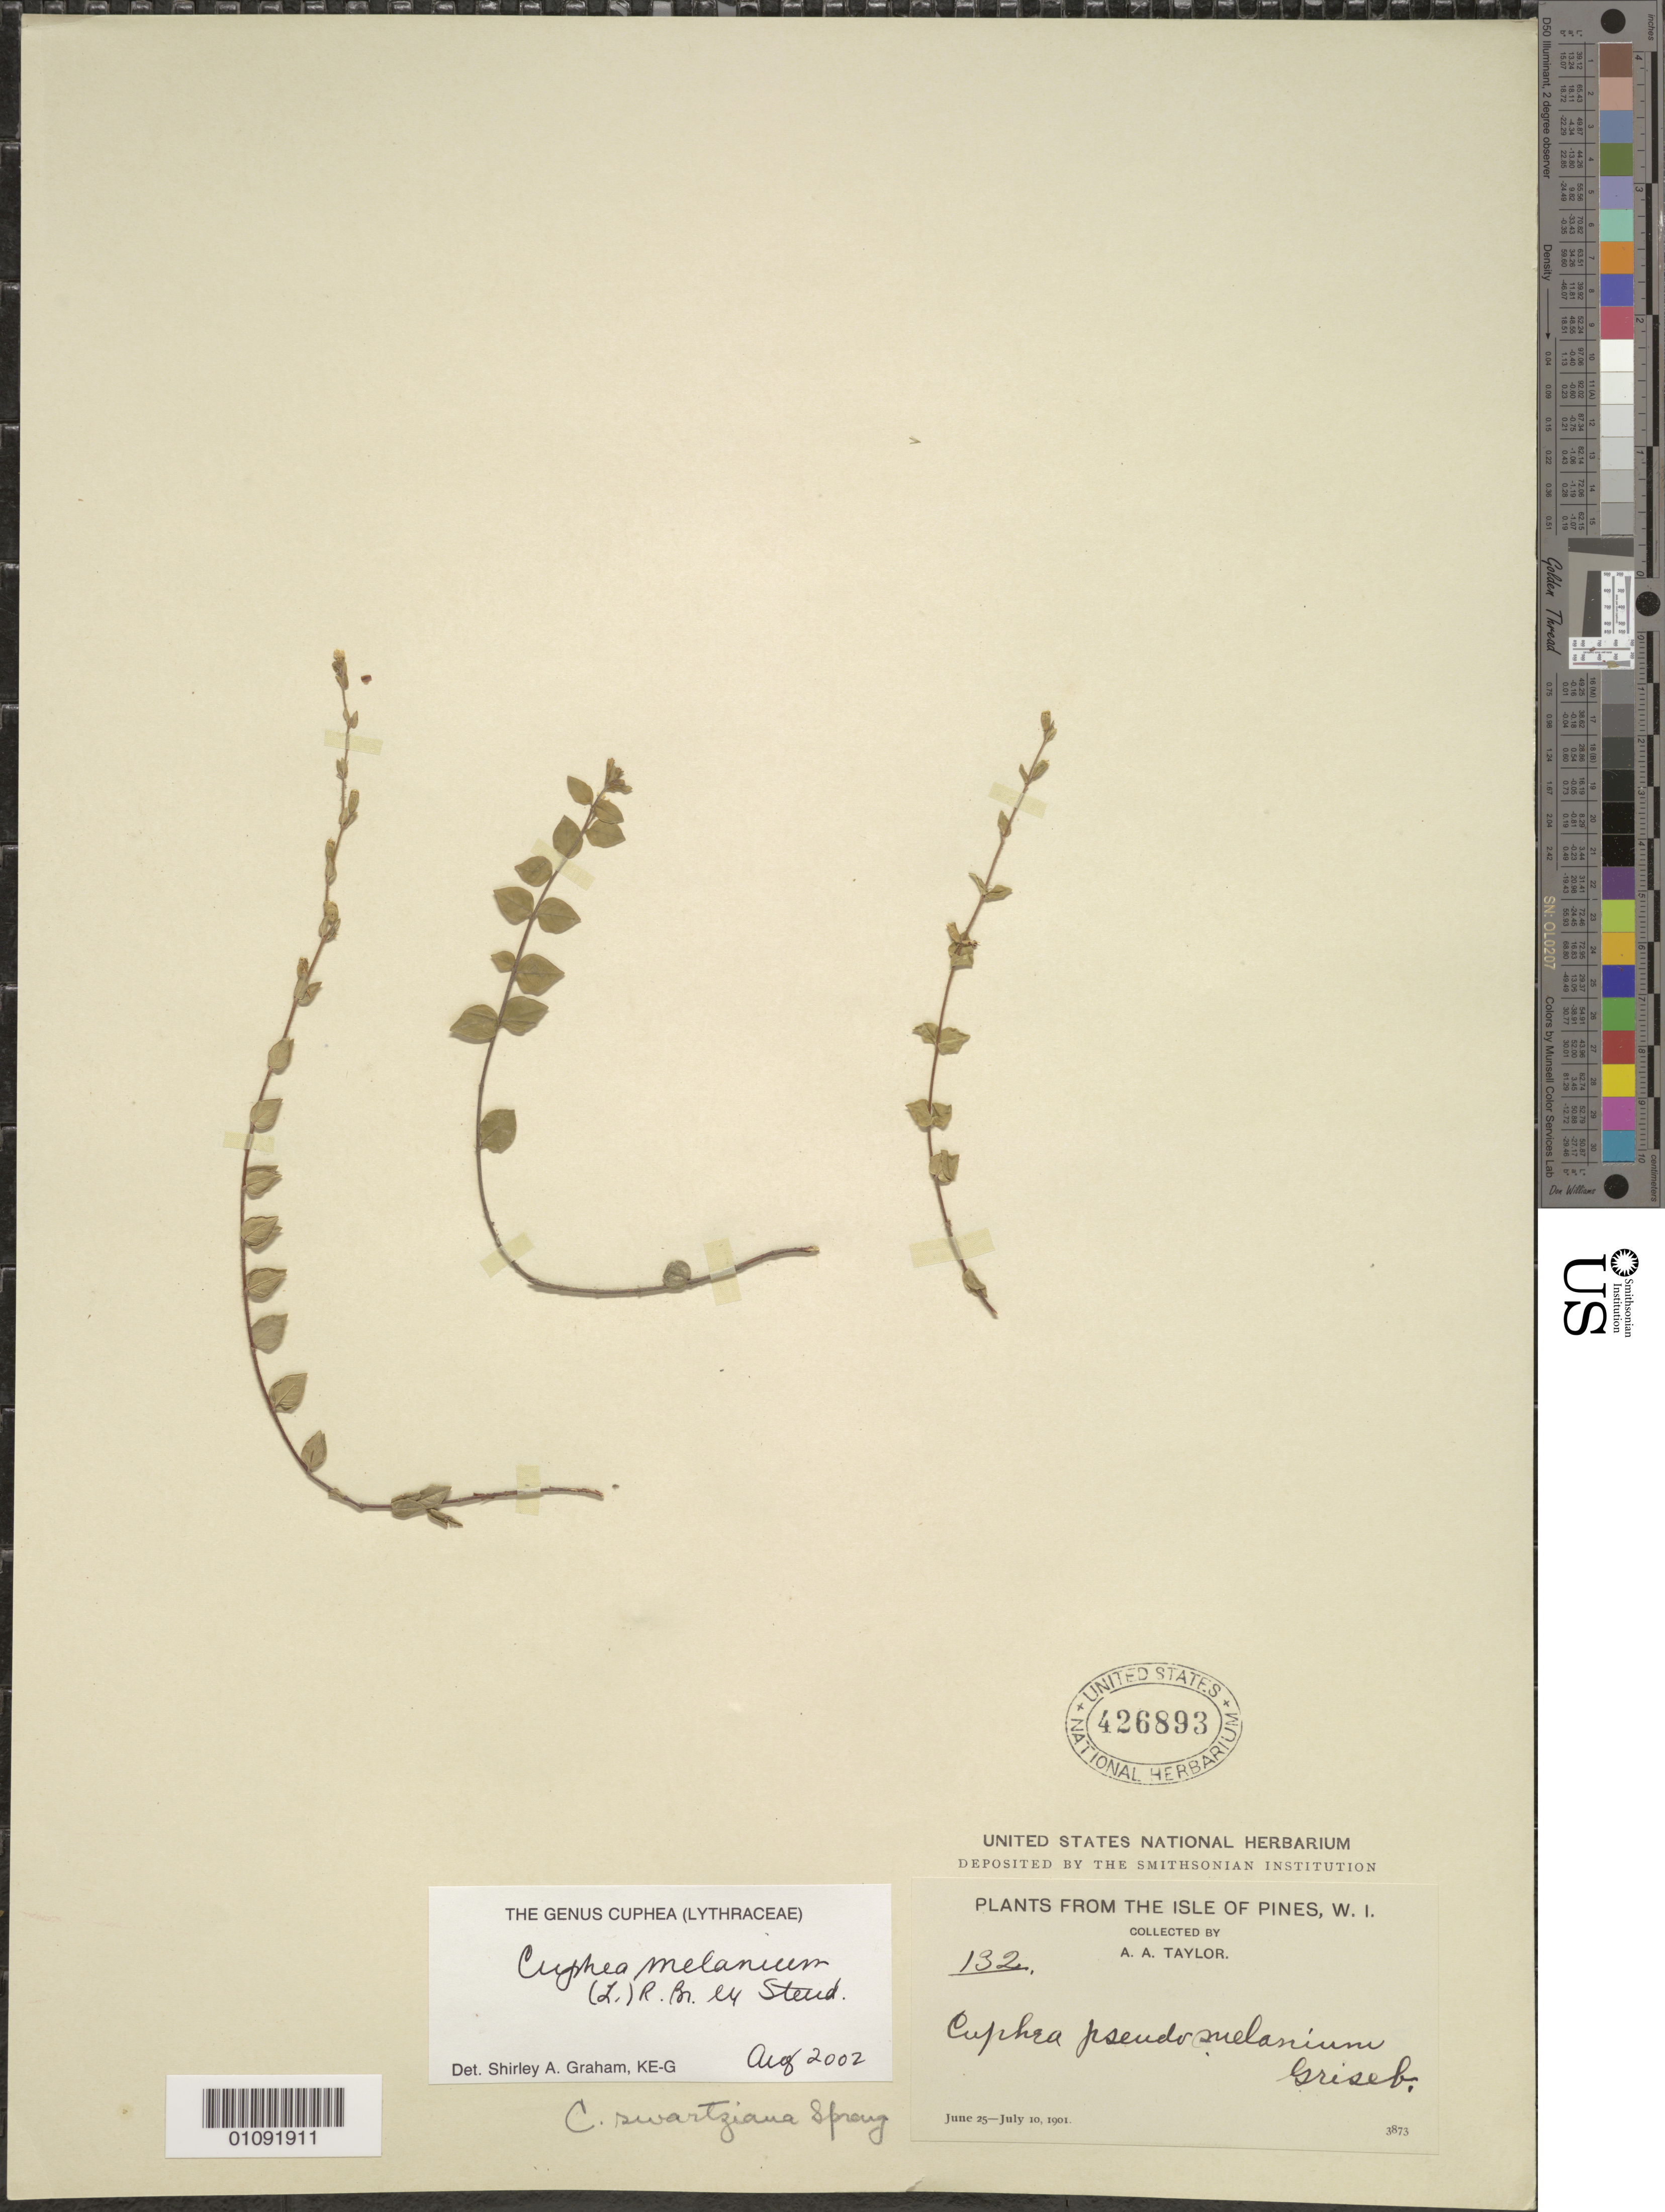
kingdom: Plantae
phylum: Tracheophyta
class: Magnoliopsida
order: Myrtales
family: Lythraceae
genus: Cuphea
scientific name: Cuphea melanium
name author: (L.) Cramer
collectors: A. A. Taylor & J. H. Riley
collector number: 132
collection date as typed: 25 Jun 1901 to 10 Jul 1901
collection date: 1901-06-25/1901-07-10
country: Cuba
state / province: Isla de La Juventud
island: Isla de la Juventud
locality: Isle of Pines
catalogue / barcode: US 426893